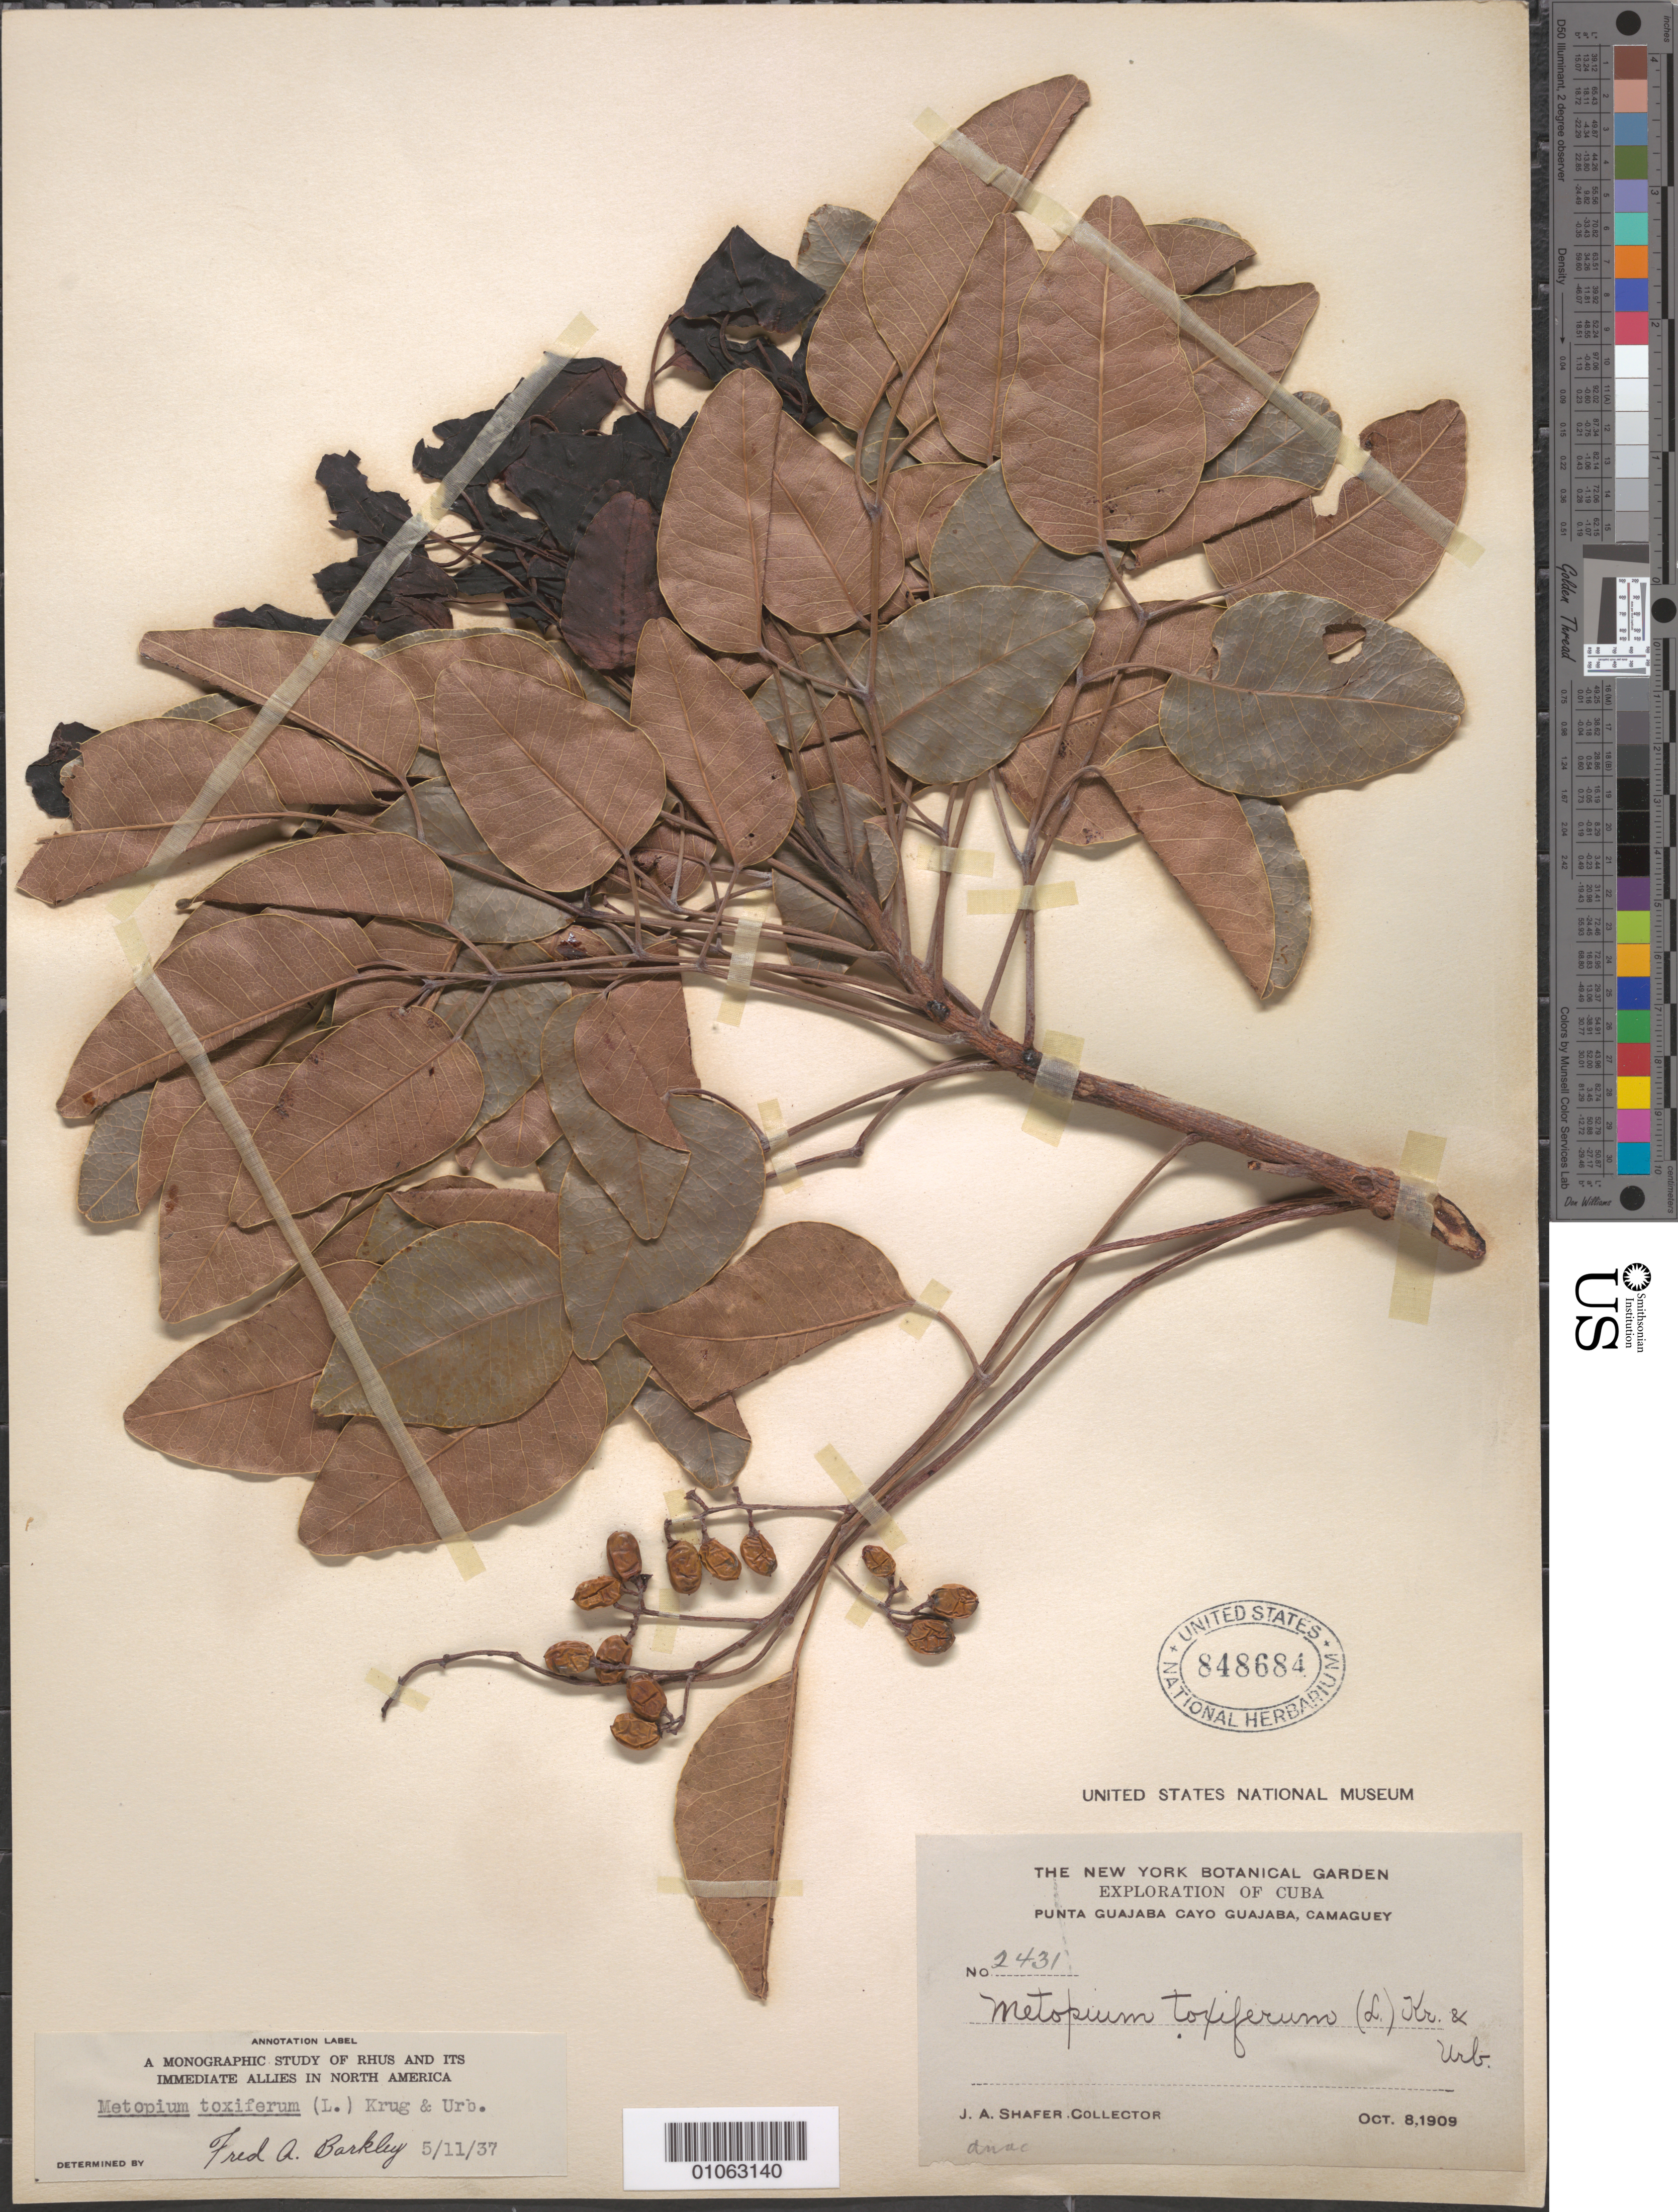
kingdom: Plantae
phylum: Tracheophyta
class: Magnoliopsida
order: Sapindales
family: Anacardiaceae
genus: Metopium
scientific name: Metopium toxiferum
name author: (L.) Krug & Urb.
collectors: J. A. Shafer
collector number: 2431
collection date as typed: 08 Oct 1909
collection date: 1909-10-08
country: Cuba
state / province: Camagüey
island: Cuba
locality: Punta Guajaba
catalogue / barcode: US 848684